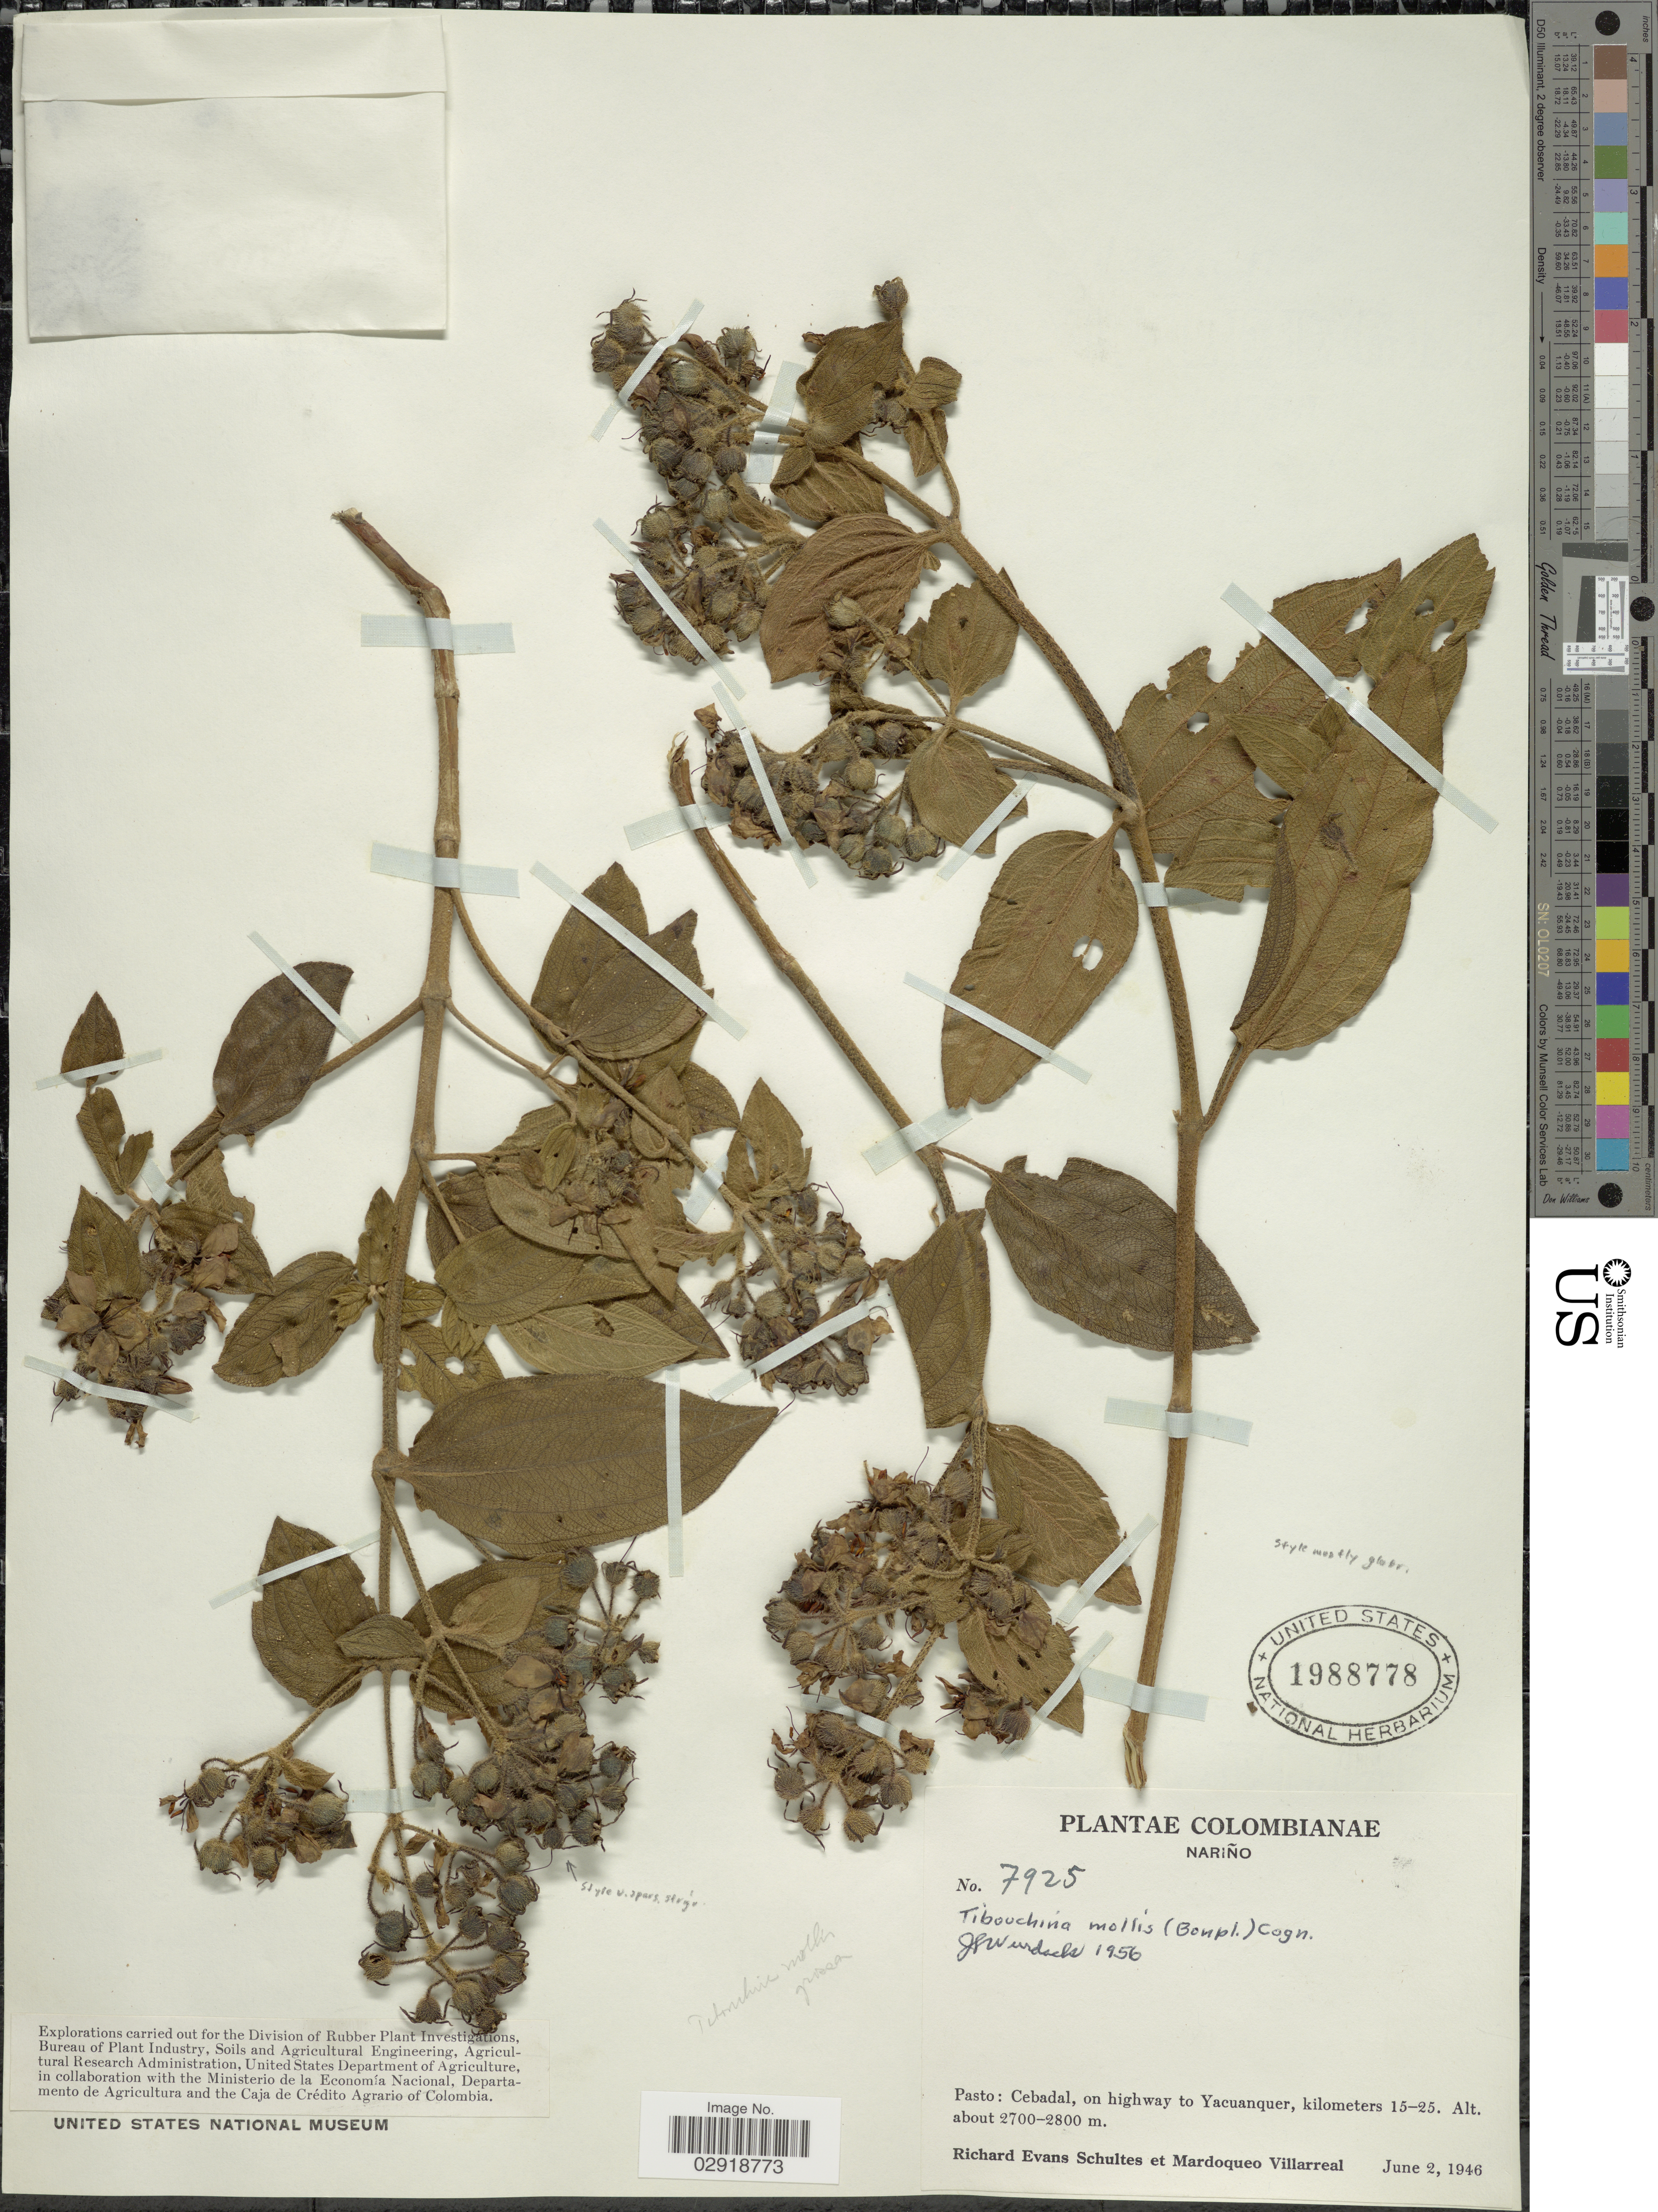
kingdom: Plantae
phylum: Tracheophyta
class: Magnoliopsida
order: Myrtales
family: Melastomataceae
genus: Chaetogastra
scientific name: Chaetogastra mollis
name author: (Bonpl.) DC.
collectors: R. E. Schultes & M. Villarreal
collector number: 7925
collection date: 1946-06-02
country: Colombia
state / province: Nariño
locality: Pasto: Cebadal, on highway to Yacuanquer, kilometers 15-25.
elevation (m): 2700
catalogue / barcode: US 1988778